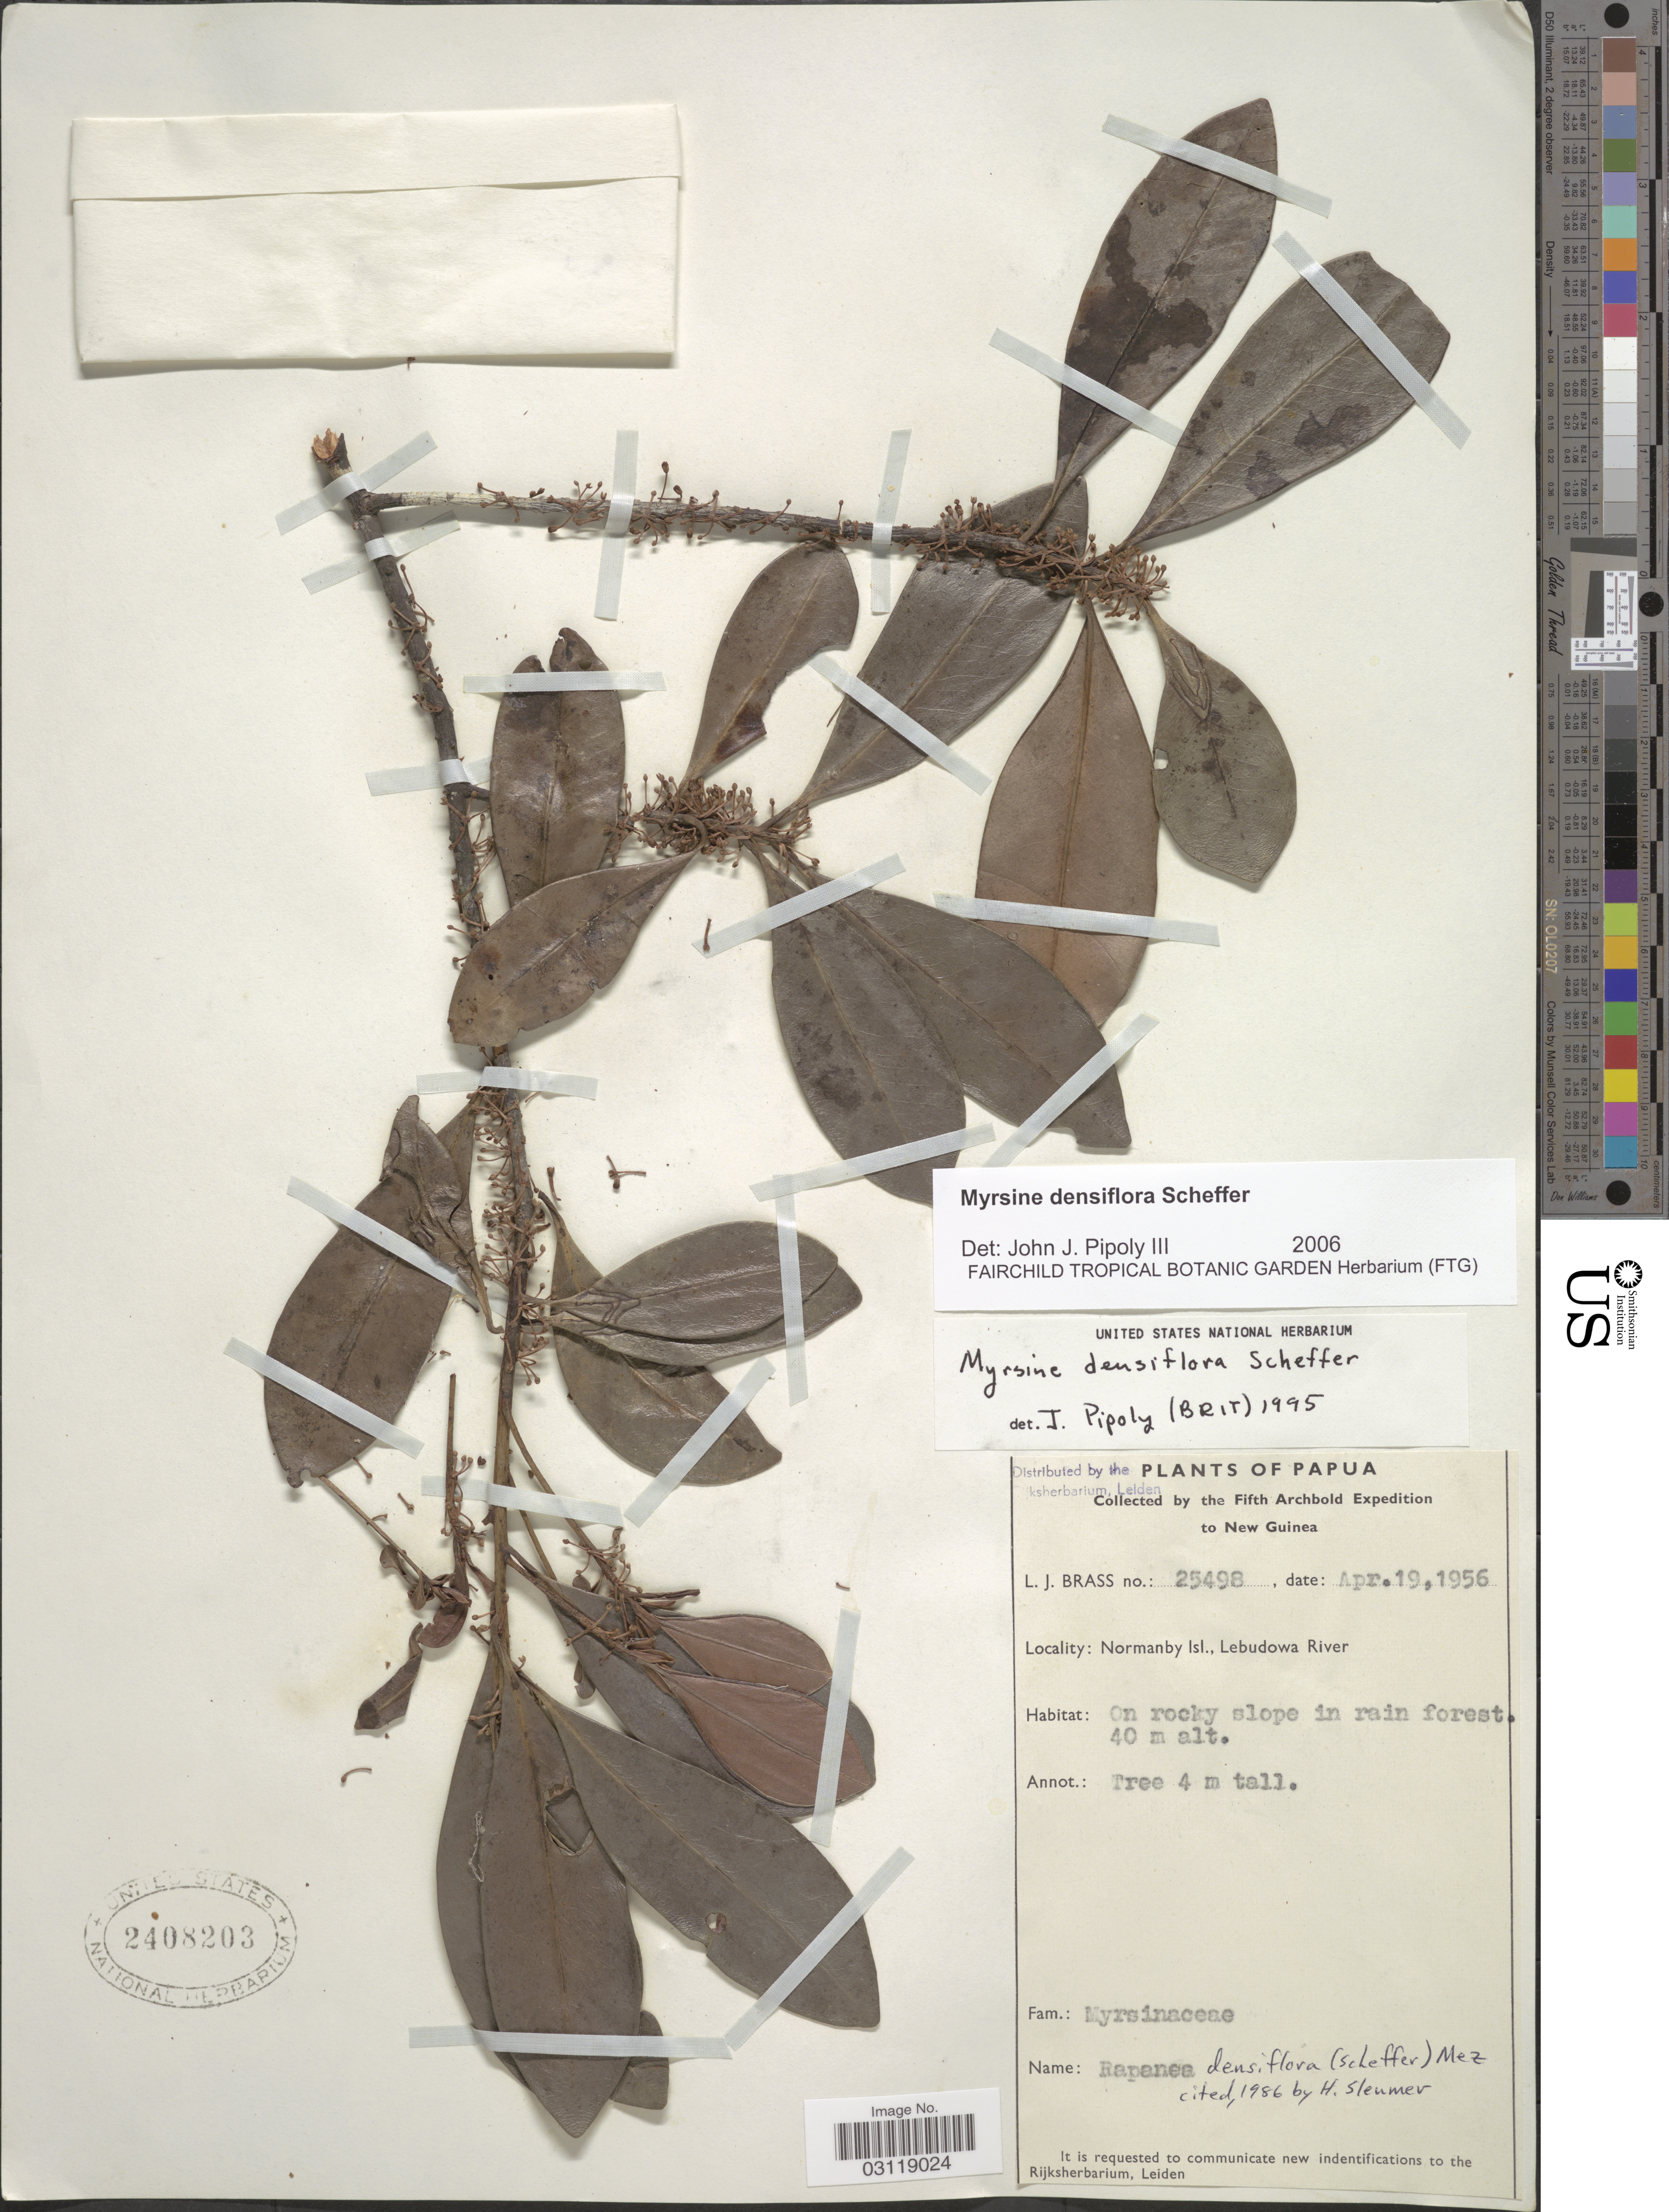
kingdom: Plantae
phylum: Tracheophyta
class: Magnoliopsida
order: Ericales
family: Primulaceae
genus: Rapanea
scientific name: Rapanea densiflora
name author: (Scheff.) Mez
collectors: L. J. Brass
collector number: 25498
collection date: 1956-04-19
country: Papua New Guinea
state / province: Milne Bay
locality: Papua. New Guinea. Normanby Isl., Lebudowa River.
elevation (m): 40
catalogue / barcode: US 2408203